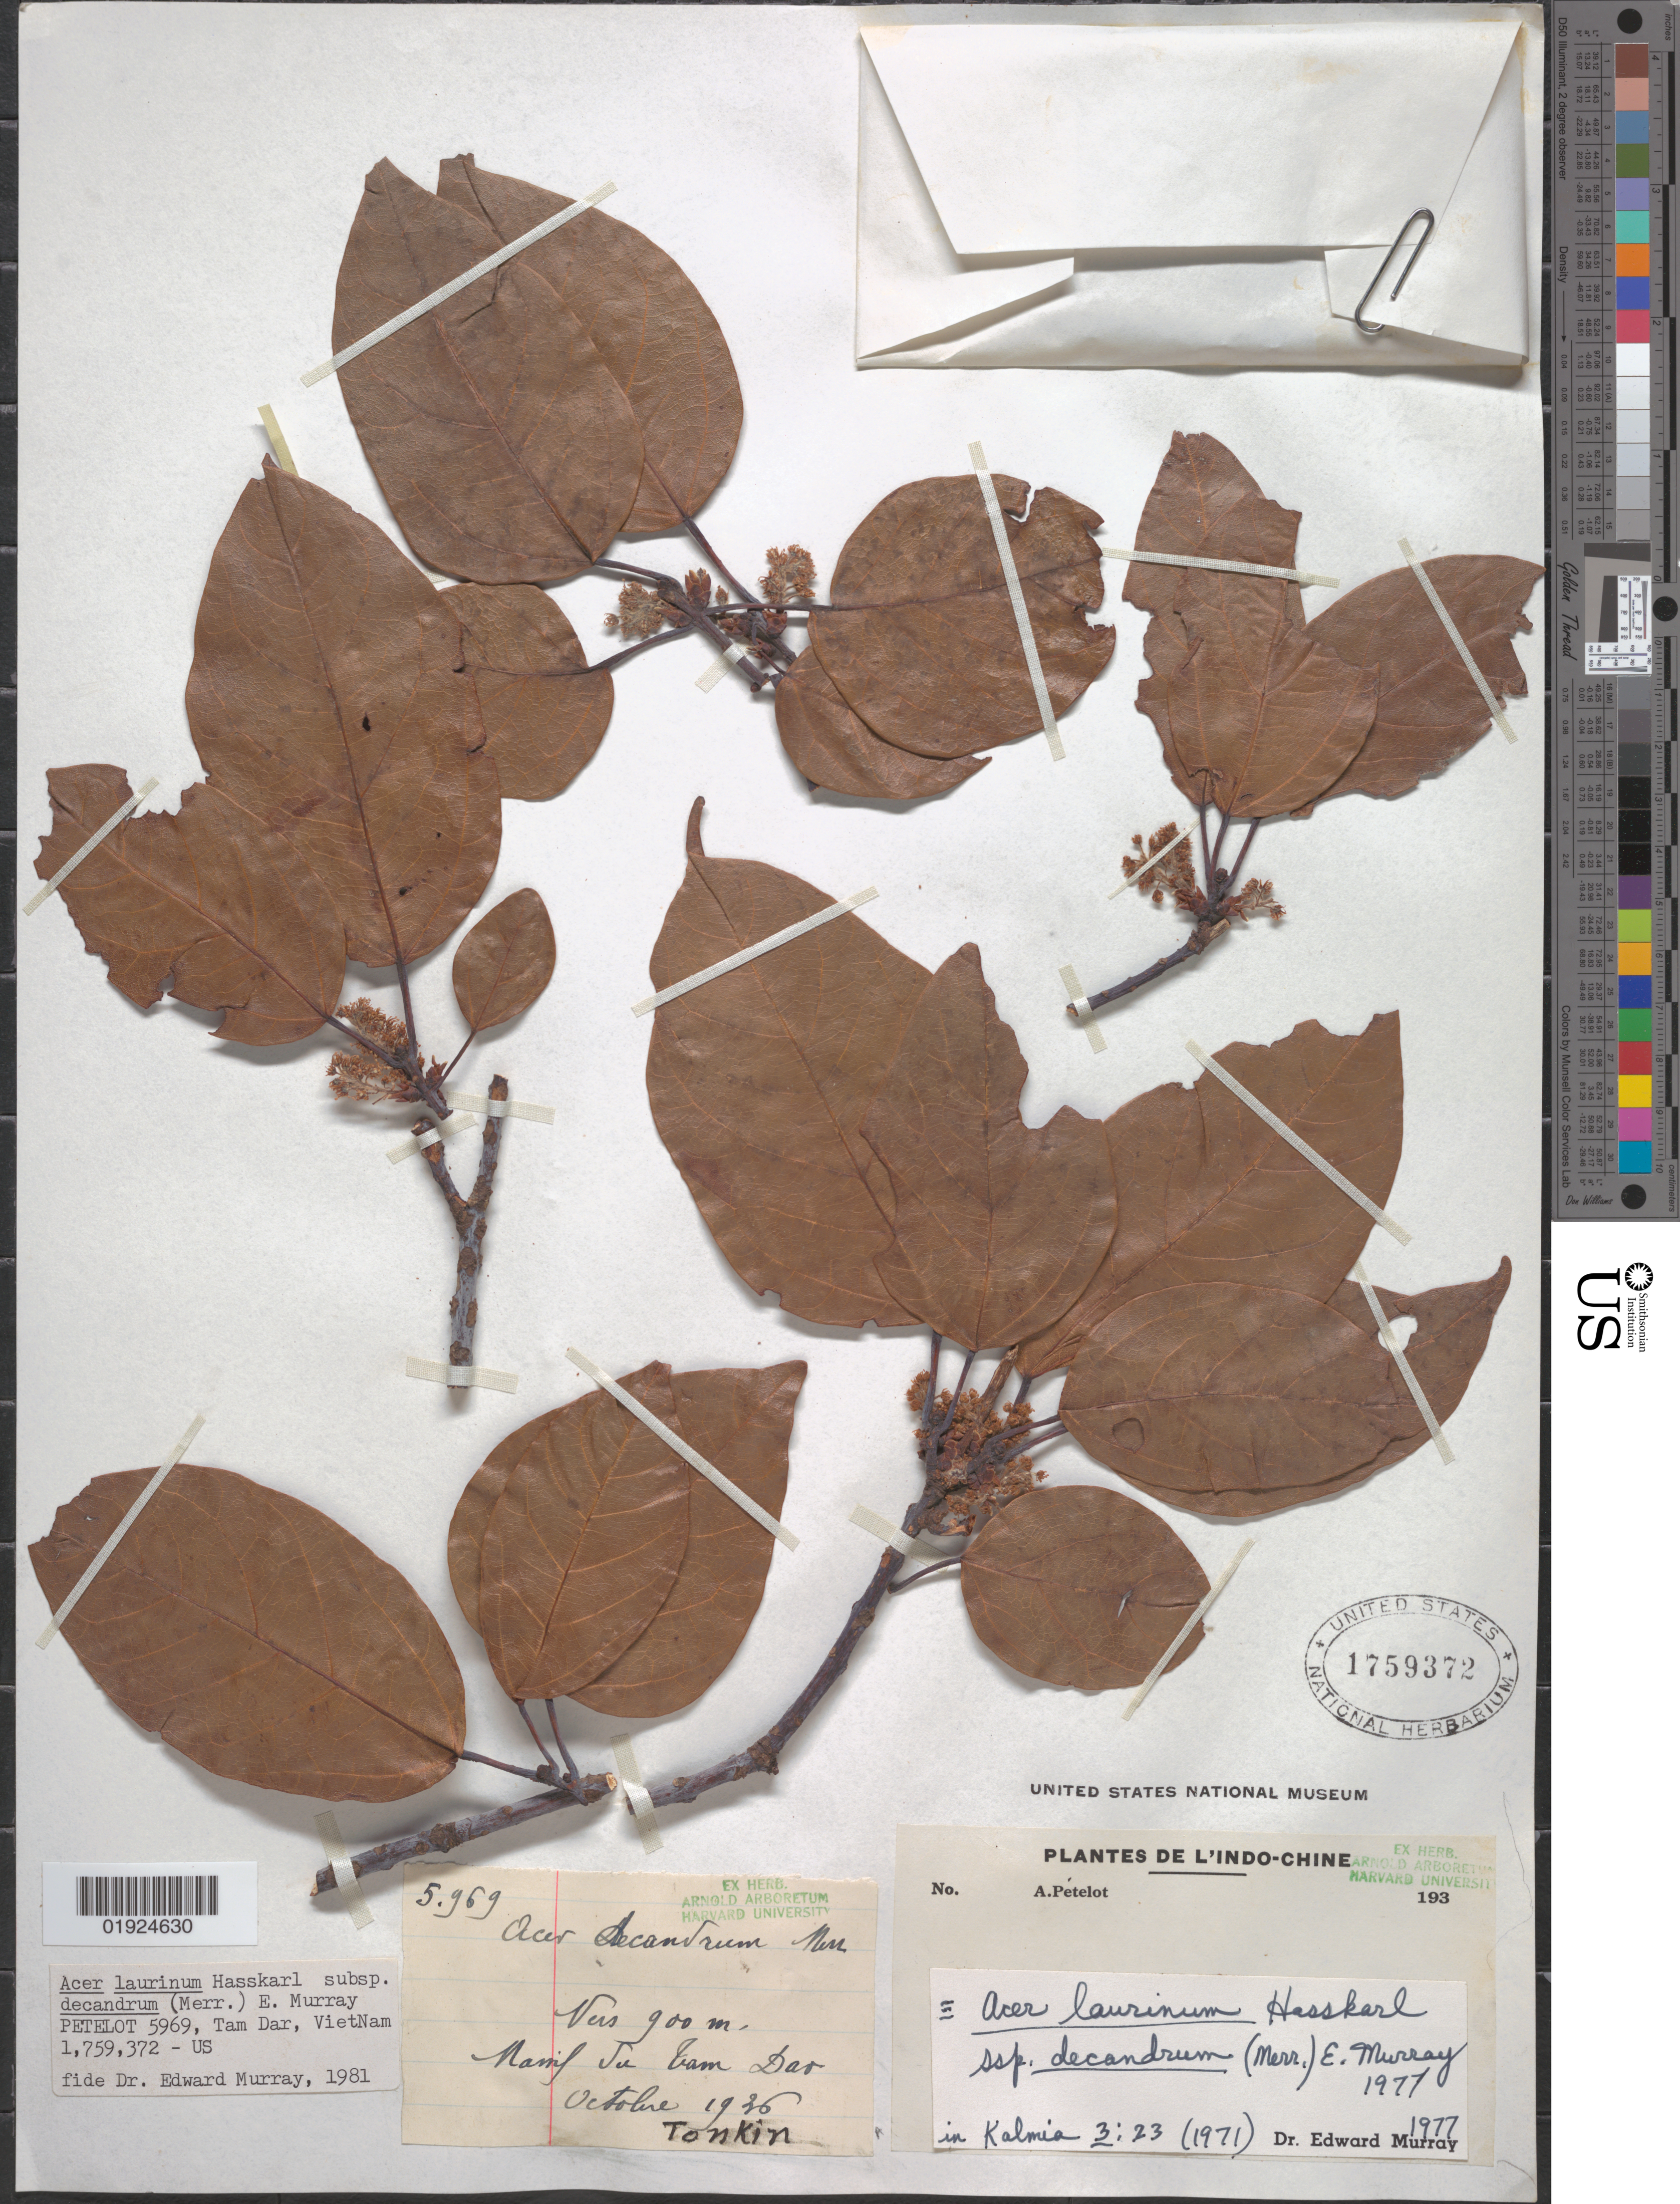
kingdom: Plantae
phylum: Tracheophyta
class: Magnoliopsida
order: Sapindales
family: Sapindaceae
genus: Acer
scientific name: Acer laurinum subsp. decandrum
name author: (Merr.) A.E. Murray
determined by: Murray, Edward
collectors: A. Petelot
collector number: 5969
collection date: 1936-10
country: Vietnam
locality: Tam Dar [?], Tonkin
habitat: Massif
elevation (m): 900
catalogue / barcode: US 1759372